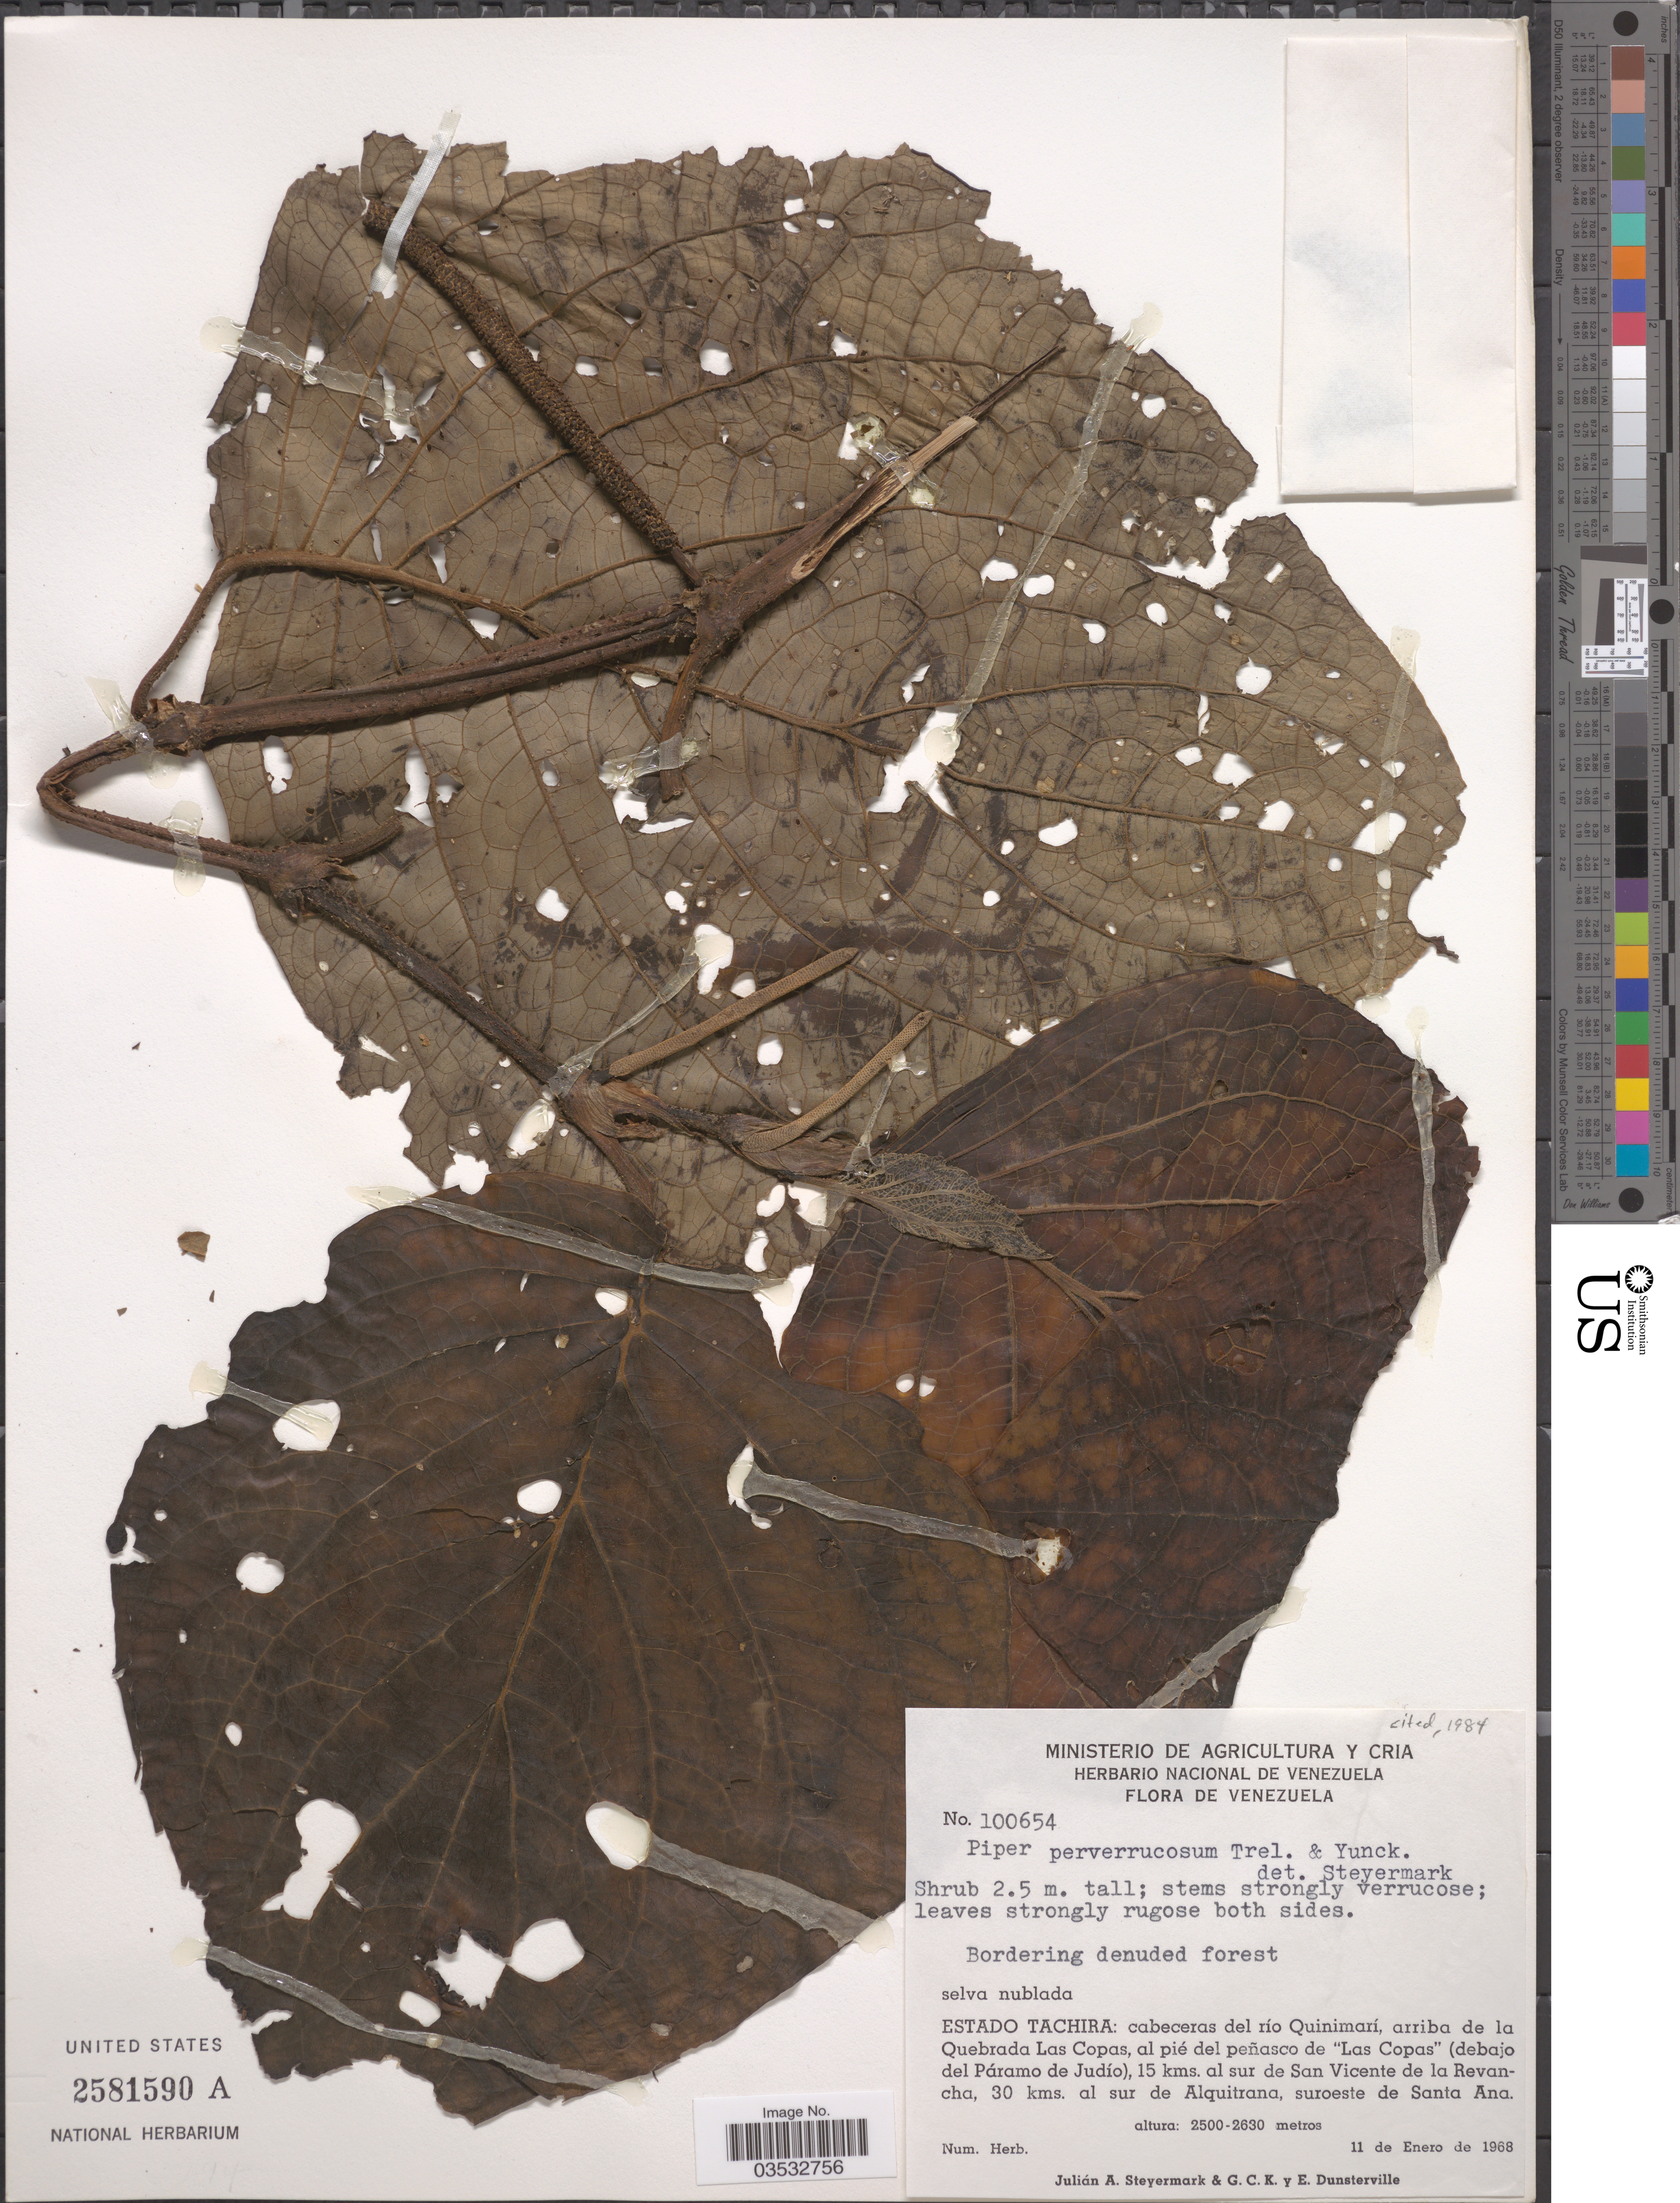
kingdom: Plantae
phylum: Tracheophyta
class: Magnoliopsida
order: Piperales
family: Piperaceae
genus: Piper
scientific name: Piper perverrucosum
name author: Trel. & Yunck.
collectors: J. Steyermark, G. C. K. Dunsterville & E. Dunsterville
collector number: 100654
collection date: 1968-01-11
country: Venezuela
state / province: Tachira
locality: Cabeceras del río Quinimarí, arriba de la Quebrada Las Copas, al pié peñasco de "Las Copas" (debajo del Páramo de Judío), 15 kms. al sur de San Vicente de la Revancha, 30 kms. al sur de Alquitrana, suroeste de Santa Ana.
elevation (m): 2500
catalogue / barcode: US 2581590A